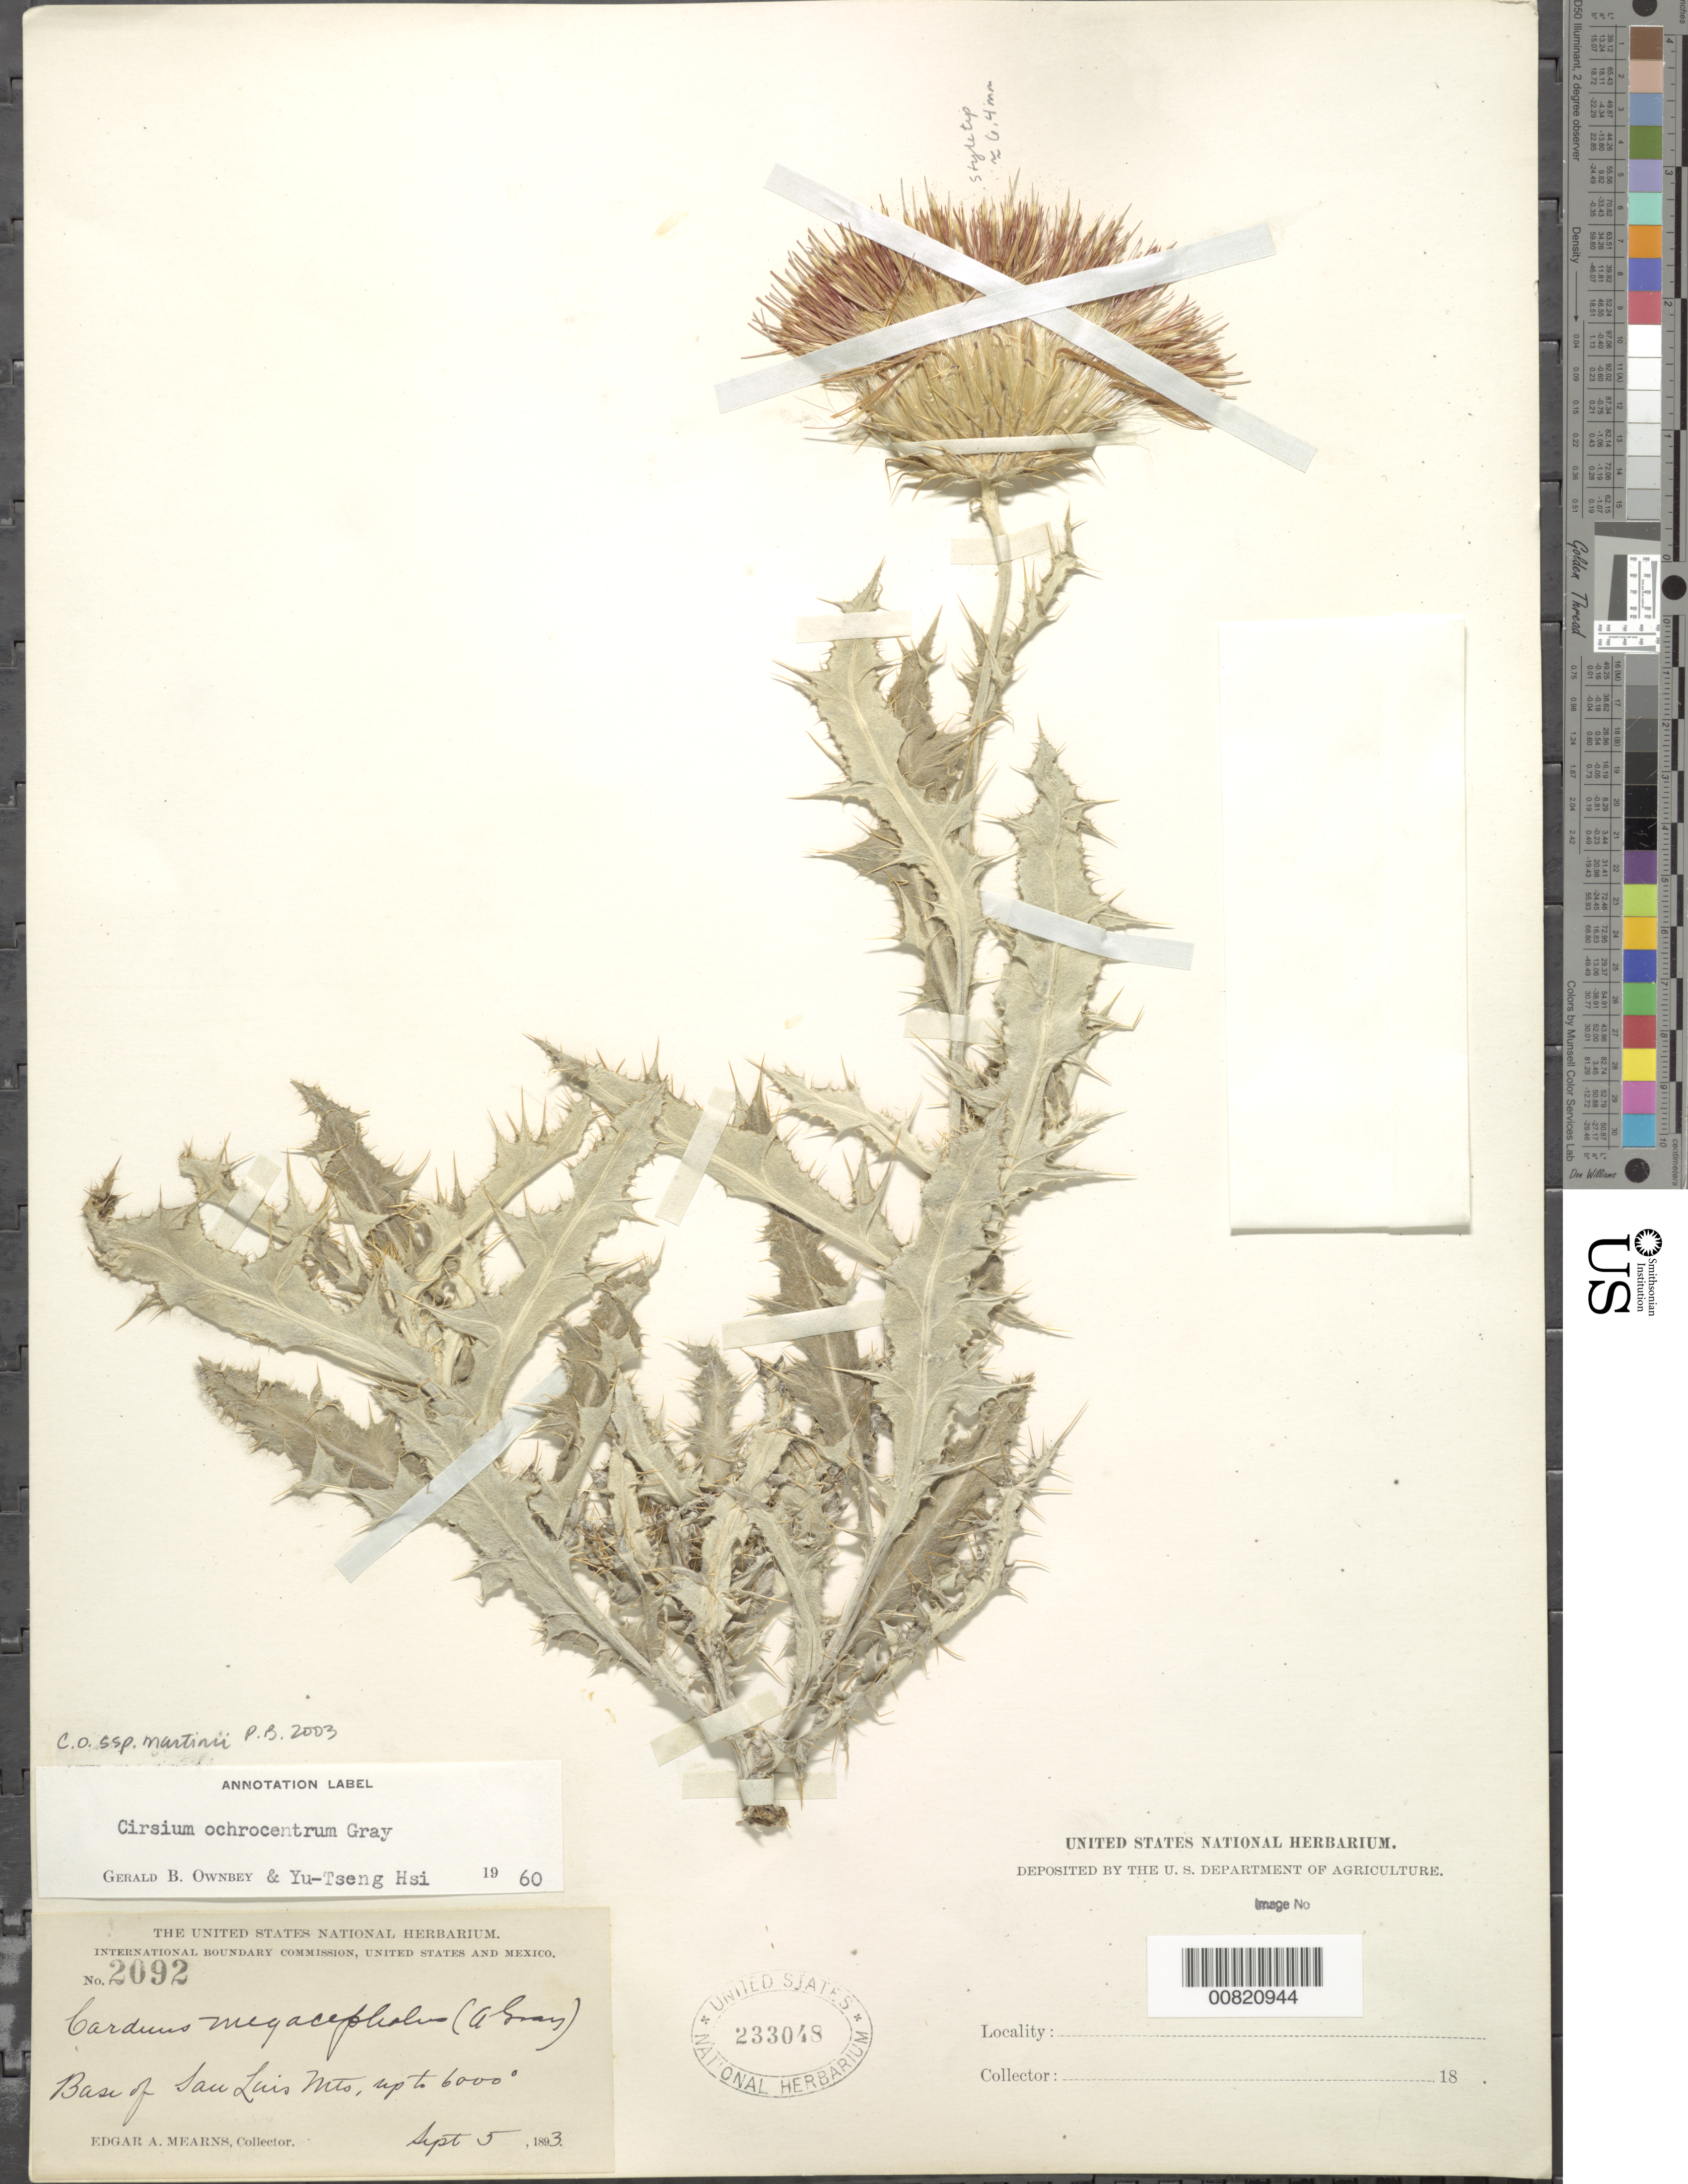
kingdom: Plantae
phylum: Tracheophyta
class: Magnoliopsida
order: Asterales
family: Asteraceae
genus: Cirsium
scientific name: Cirsium ochrocentrum subsp. martinii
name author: Barlow-Irick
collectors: E. A. Mearns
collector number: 2092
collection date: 1893-09-05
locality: Internationall Boundary, United State and Mexico, base of San Luis Mts.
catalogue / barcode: US 233048